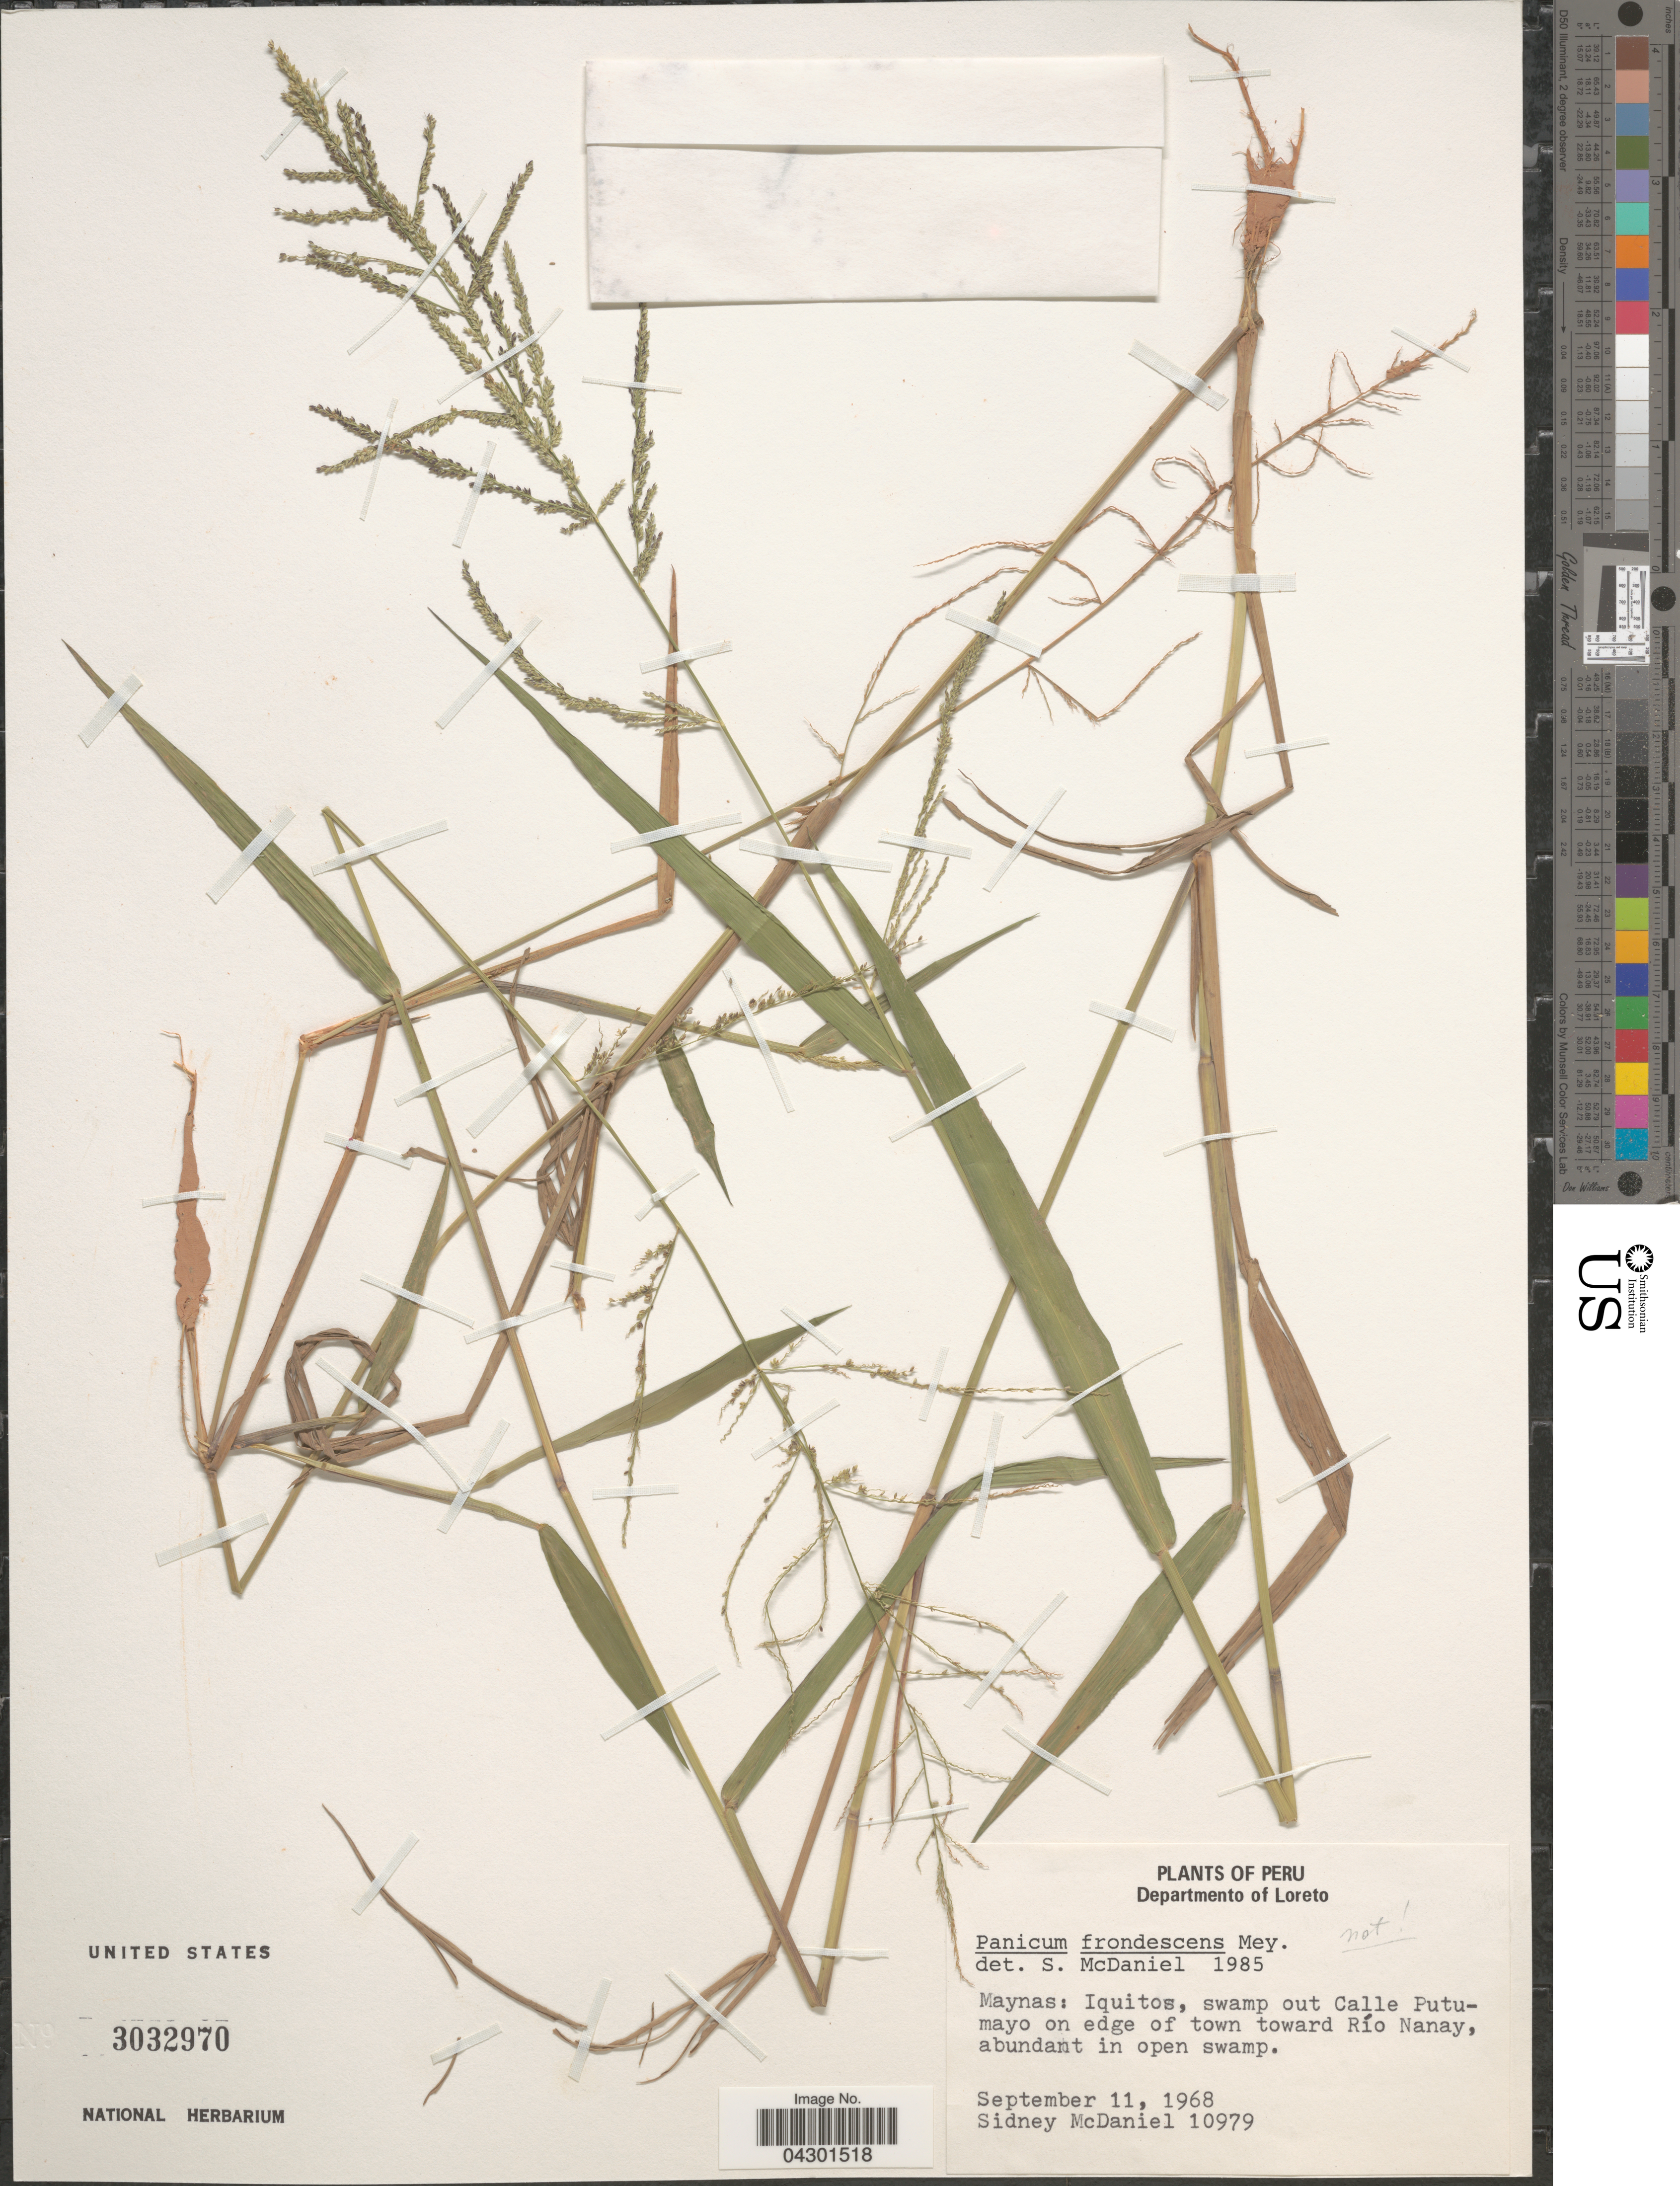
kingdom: Plantae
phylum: Tracheophyta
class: Liliopsida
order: Poales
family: Poaceae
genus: Panicum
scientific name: Panicum sp.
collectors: S. McDaniel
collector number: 10979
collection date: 1968-09-11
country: Peru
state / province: Loreto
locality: Departmento of Loreto. Maynas: Iquitos, swamp out Calle Putumayo on edge of town toward Río Nanay.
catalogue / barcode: US 3032970